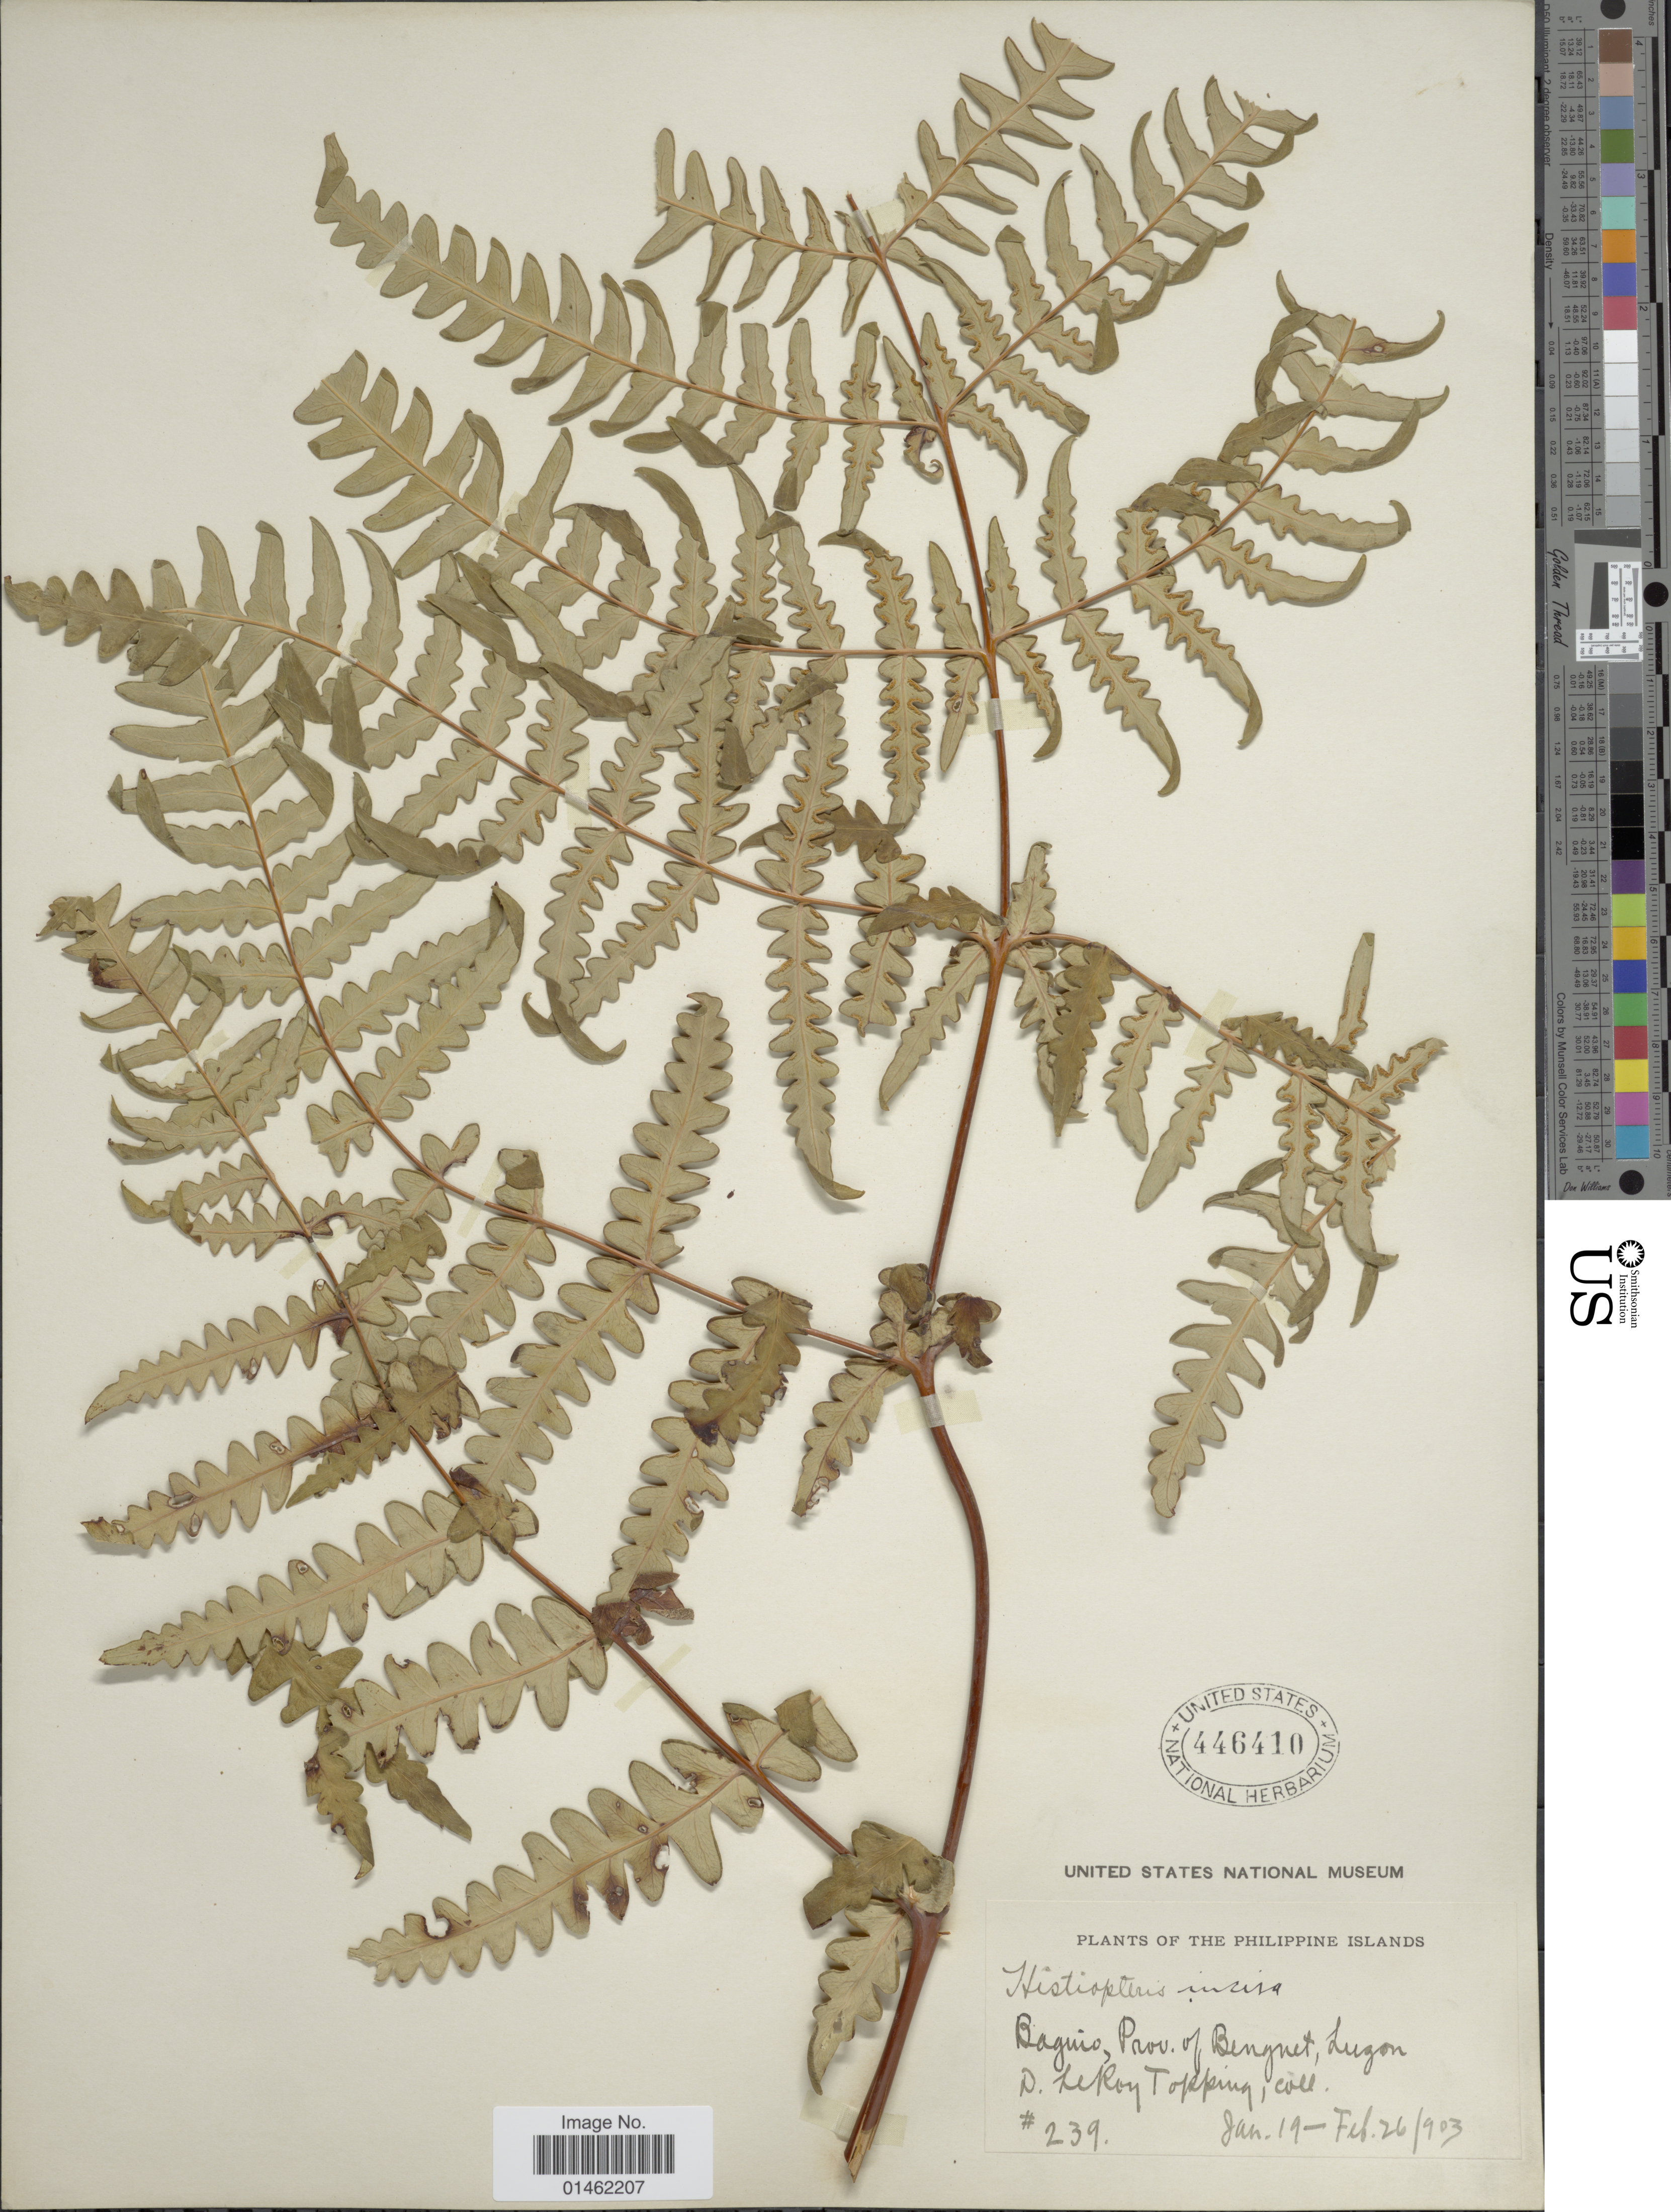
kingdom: Plantae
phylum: Tracheophyta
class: Polypodiopsida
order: Polypodiales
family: Dennstaedtiaceae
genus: Histiopteris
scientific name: Histiopteris incisa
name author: (Thunb.) J. Sm.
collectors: D. L. Topping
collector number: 239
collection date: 1903-01-19/1903-02-26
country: Philippines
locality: Baguio, Prov. of Benguet, Luzon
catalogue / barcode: US 446410